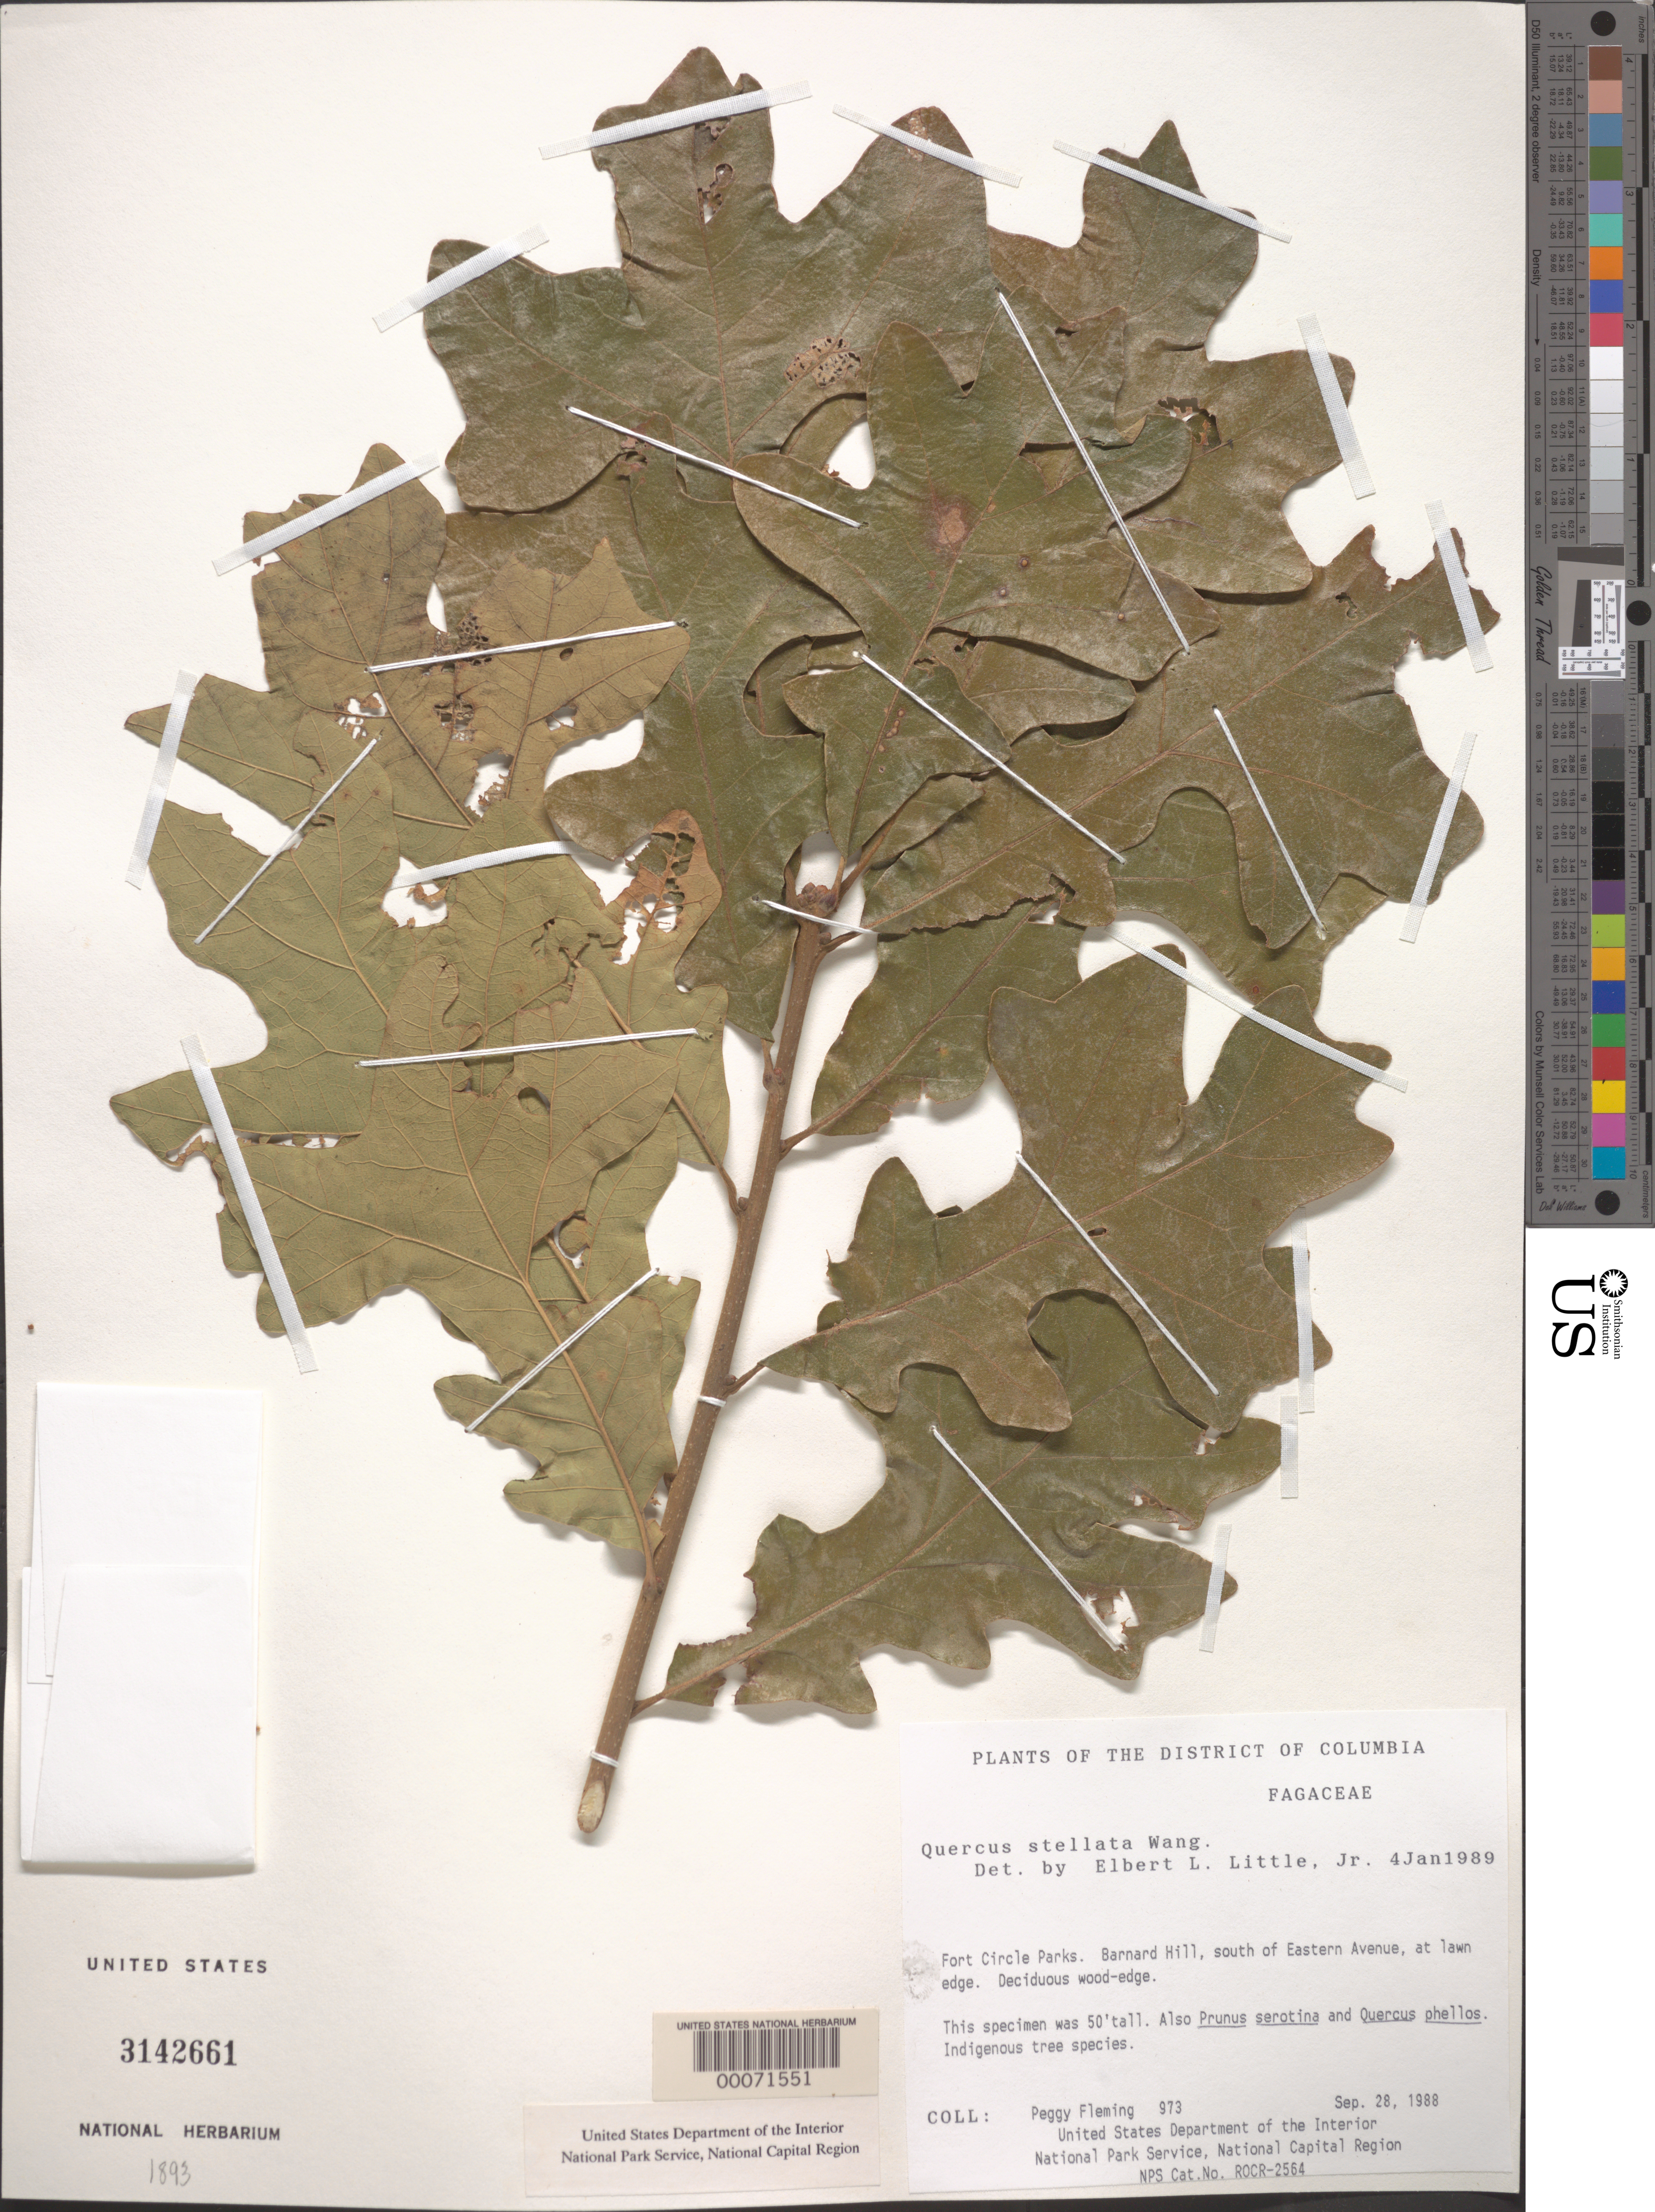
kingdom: Plantae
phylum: Tracheophyta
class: Magnoliopsida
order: Fagales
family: Fagaceae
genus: Quercus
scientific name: Quercus stellata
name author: Wangenh.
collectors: P. Fleming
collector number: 991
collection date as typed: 23 Oct 1988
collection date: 1988-10-23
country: United States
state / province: District of Columbia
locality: Fort Circle Parks, Barnard Hill, S of Eastern Ave.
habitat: Deciduous wood-edge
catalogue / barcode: US 3142661